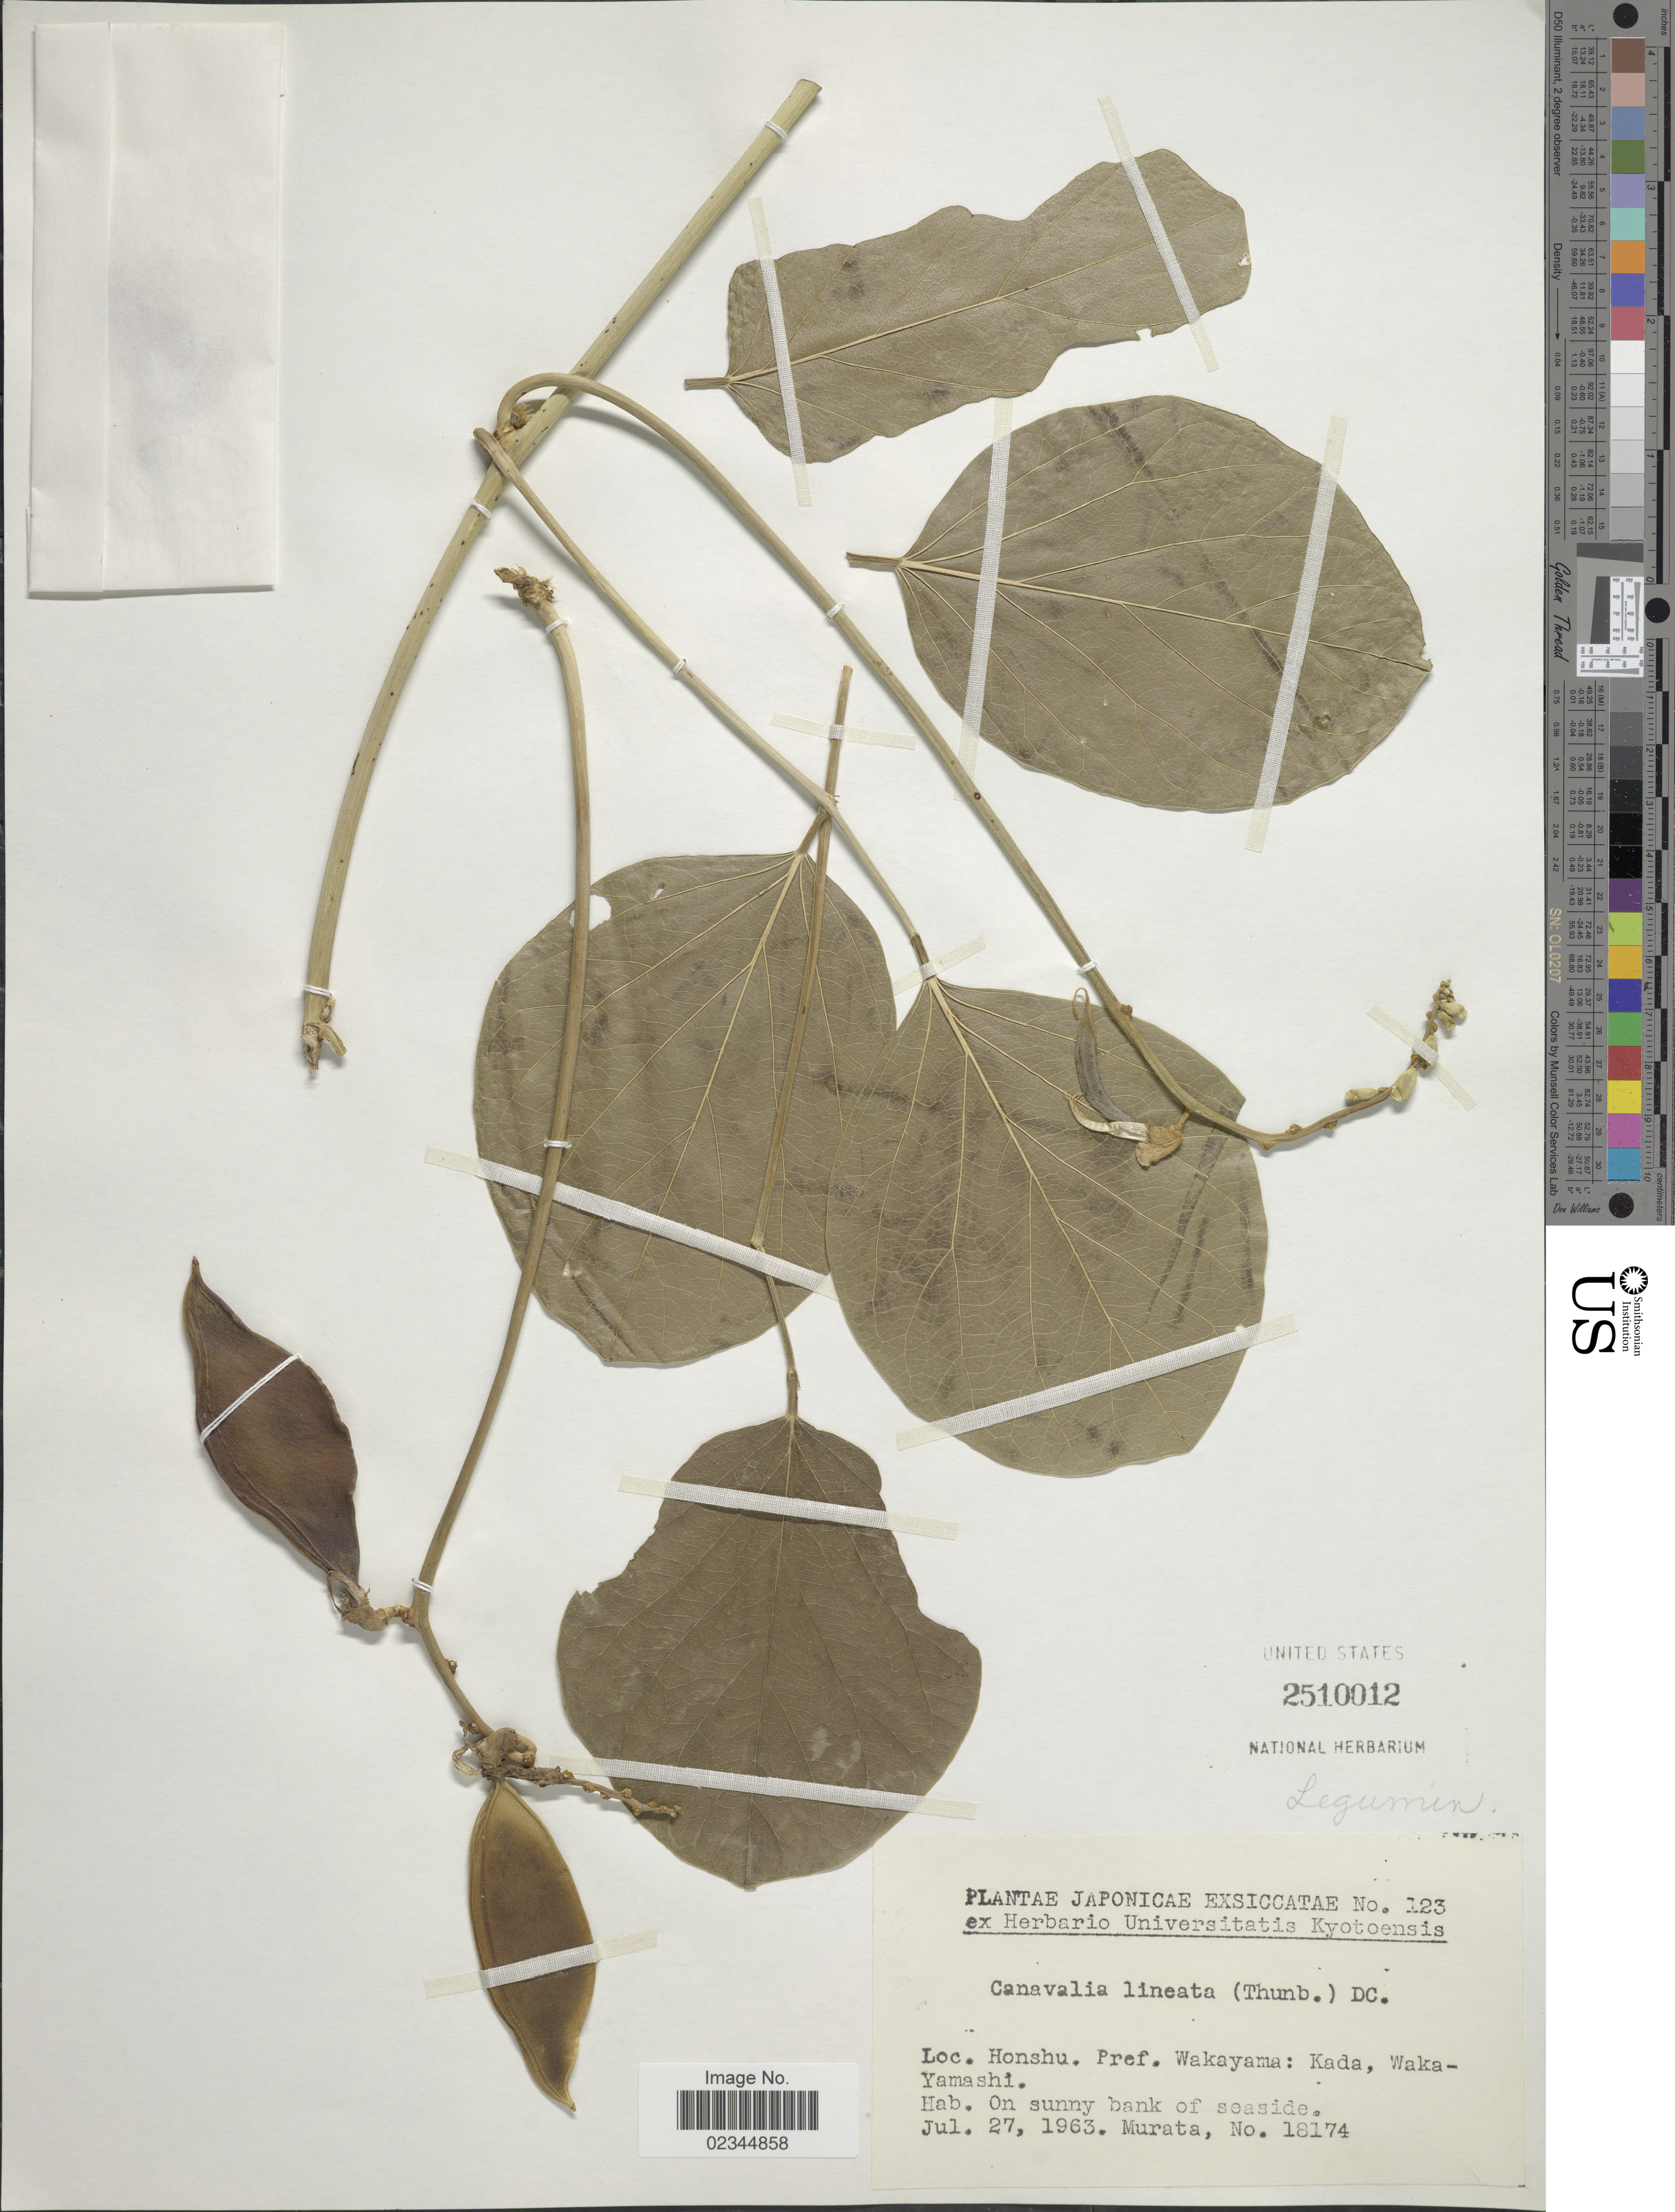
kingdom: Plantae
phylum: Tracheophyta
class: Magnoliopsida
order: Fabales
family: Fabaceae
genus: Canavalia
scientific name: Canavalia lineata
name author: (Thunb.) DC.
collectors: -. Murata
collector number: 18174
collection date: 1963-07-27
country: Japan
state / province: Wakayama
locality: Honshu, Kada, Waka-Yamashi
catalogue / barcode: US 2510012